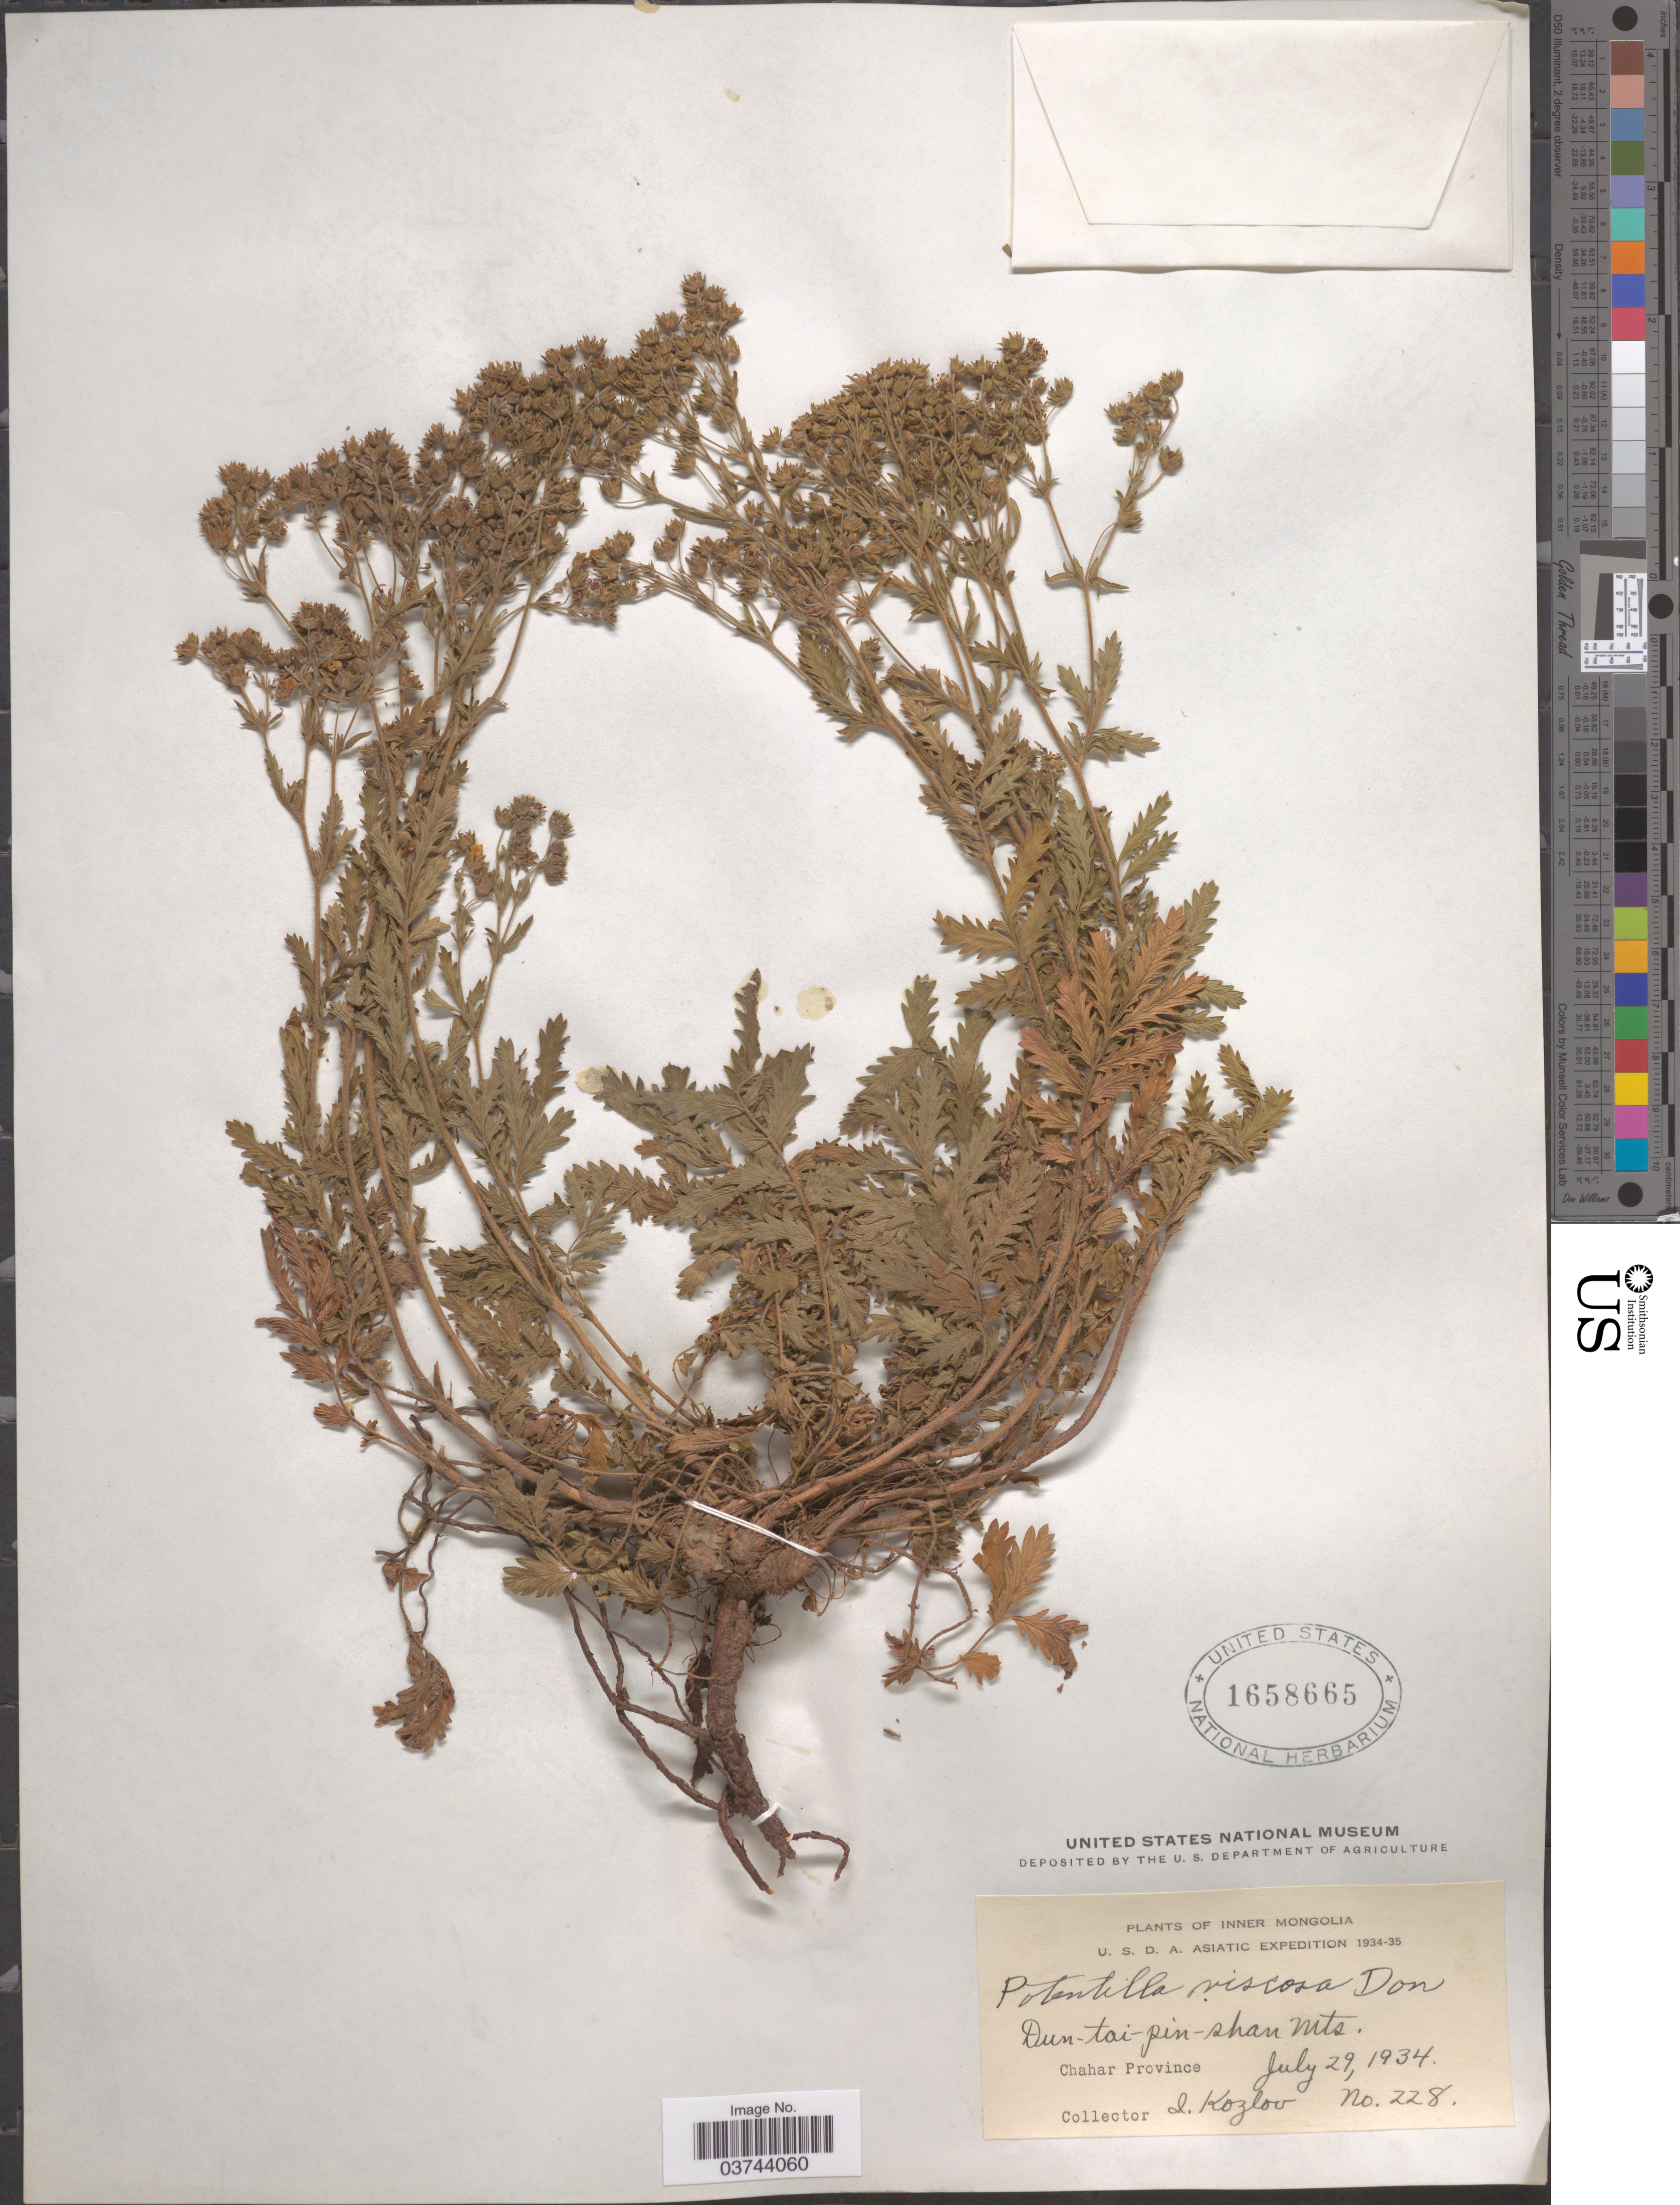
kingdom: Plantae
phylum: Tracheophyta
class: Magnoliopsida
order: Rosales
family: Rosaceae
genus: Potentilla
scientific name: Potentilla viscosa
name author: Donn ex Lehm.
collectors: I. Kozlov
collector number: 228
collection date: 1934-07-29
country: China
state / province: Nei Monggol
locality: Inner Mongolia. Dun-tai-pin-shan Mts. Chahar Province.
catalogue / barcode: US 1658665